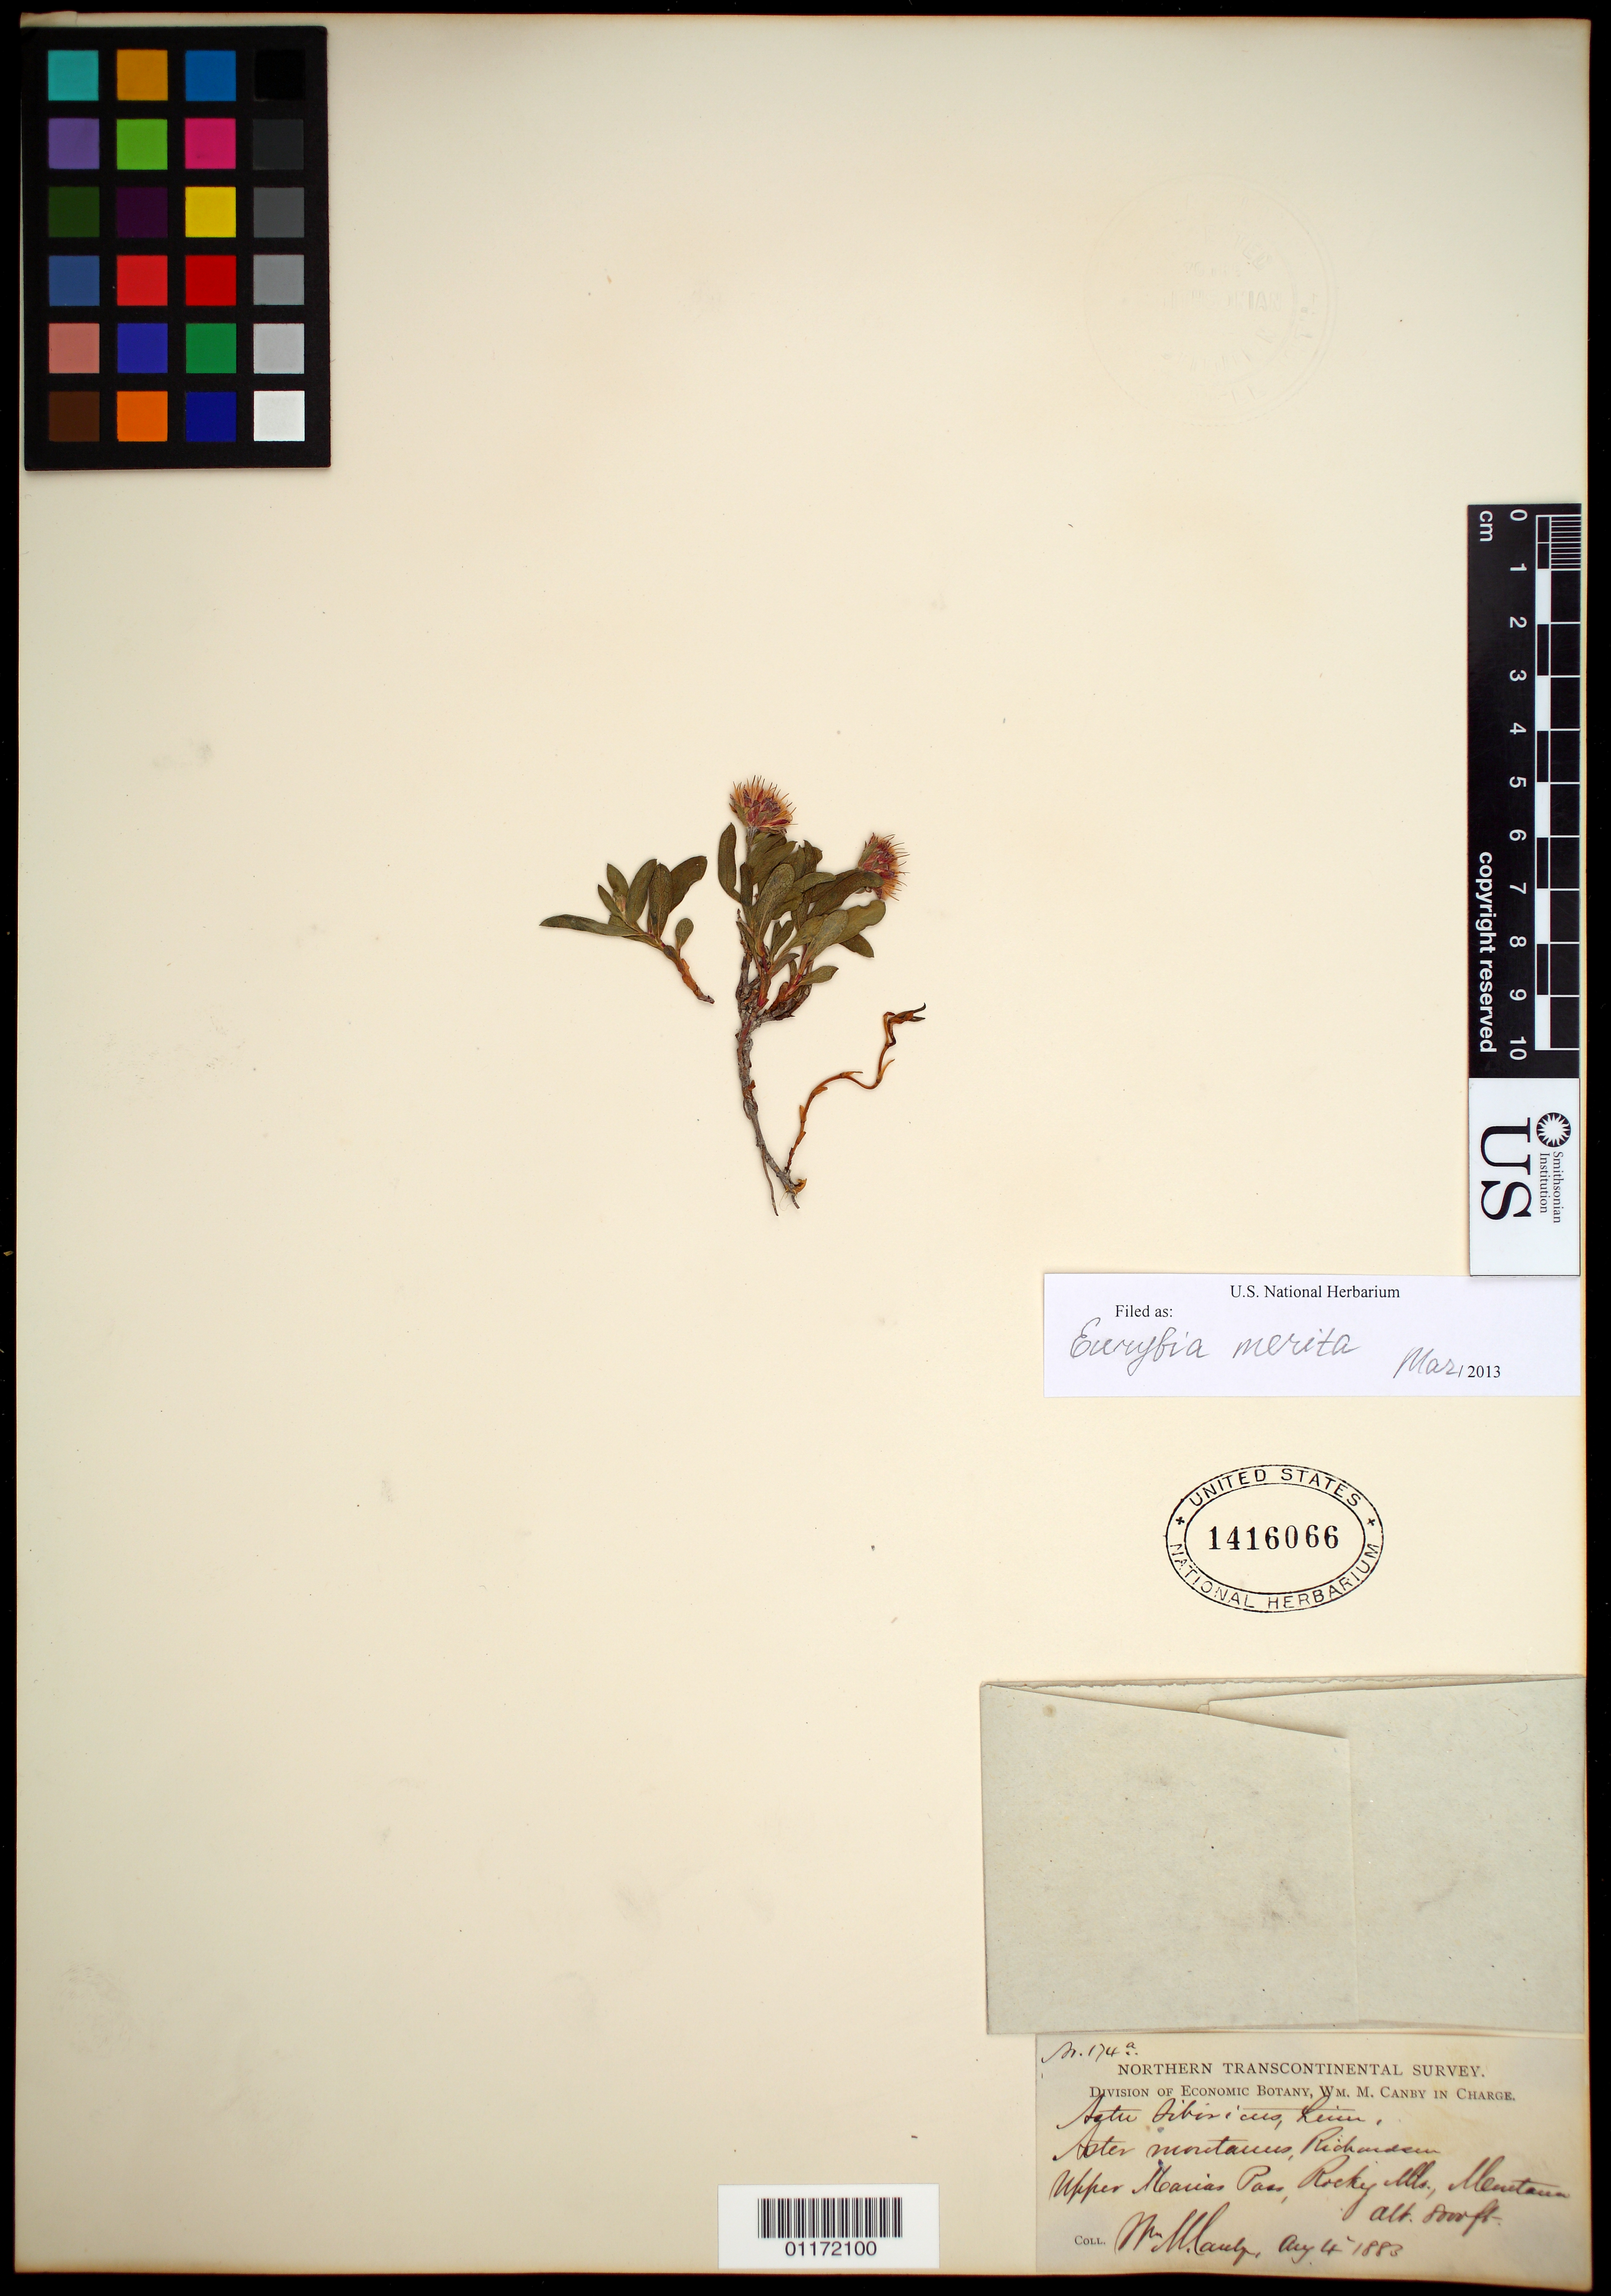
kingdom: Plantae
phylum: Tracheophyta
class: Magnoliopsida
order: Asterales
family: Asteraceae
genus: Eurybia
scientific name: Eurybia merita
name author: (A. Nelson) G.L. Nesom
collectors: W. M. Canby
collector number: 174a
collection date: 1883-08-04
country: United States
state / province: Montana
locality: Upper Marias Pass, Rocky Mts.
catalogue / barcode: US 1416066